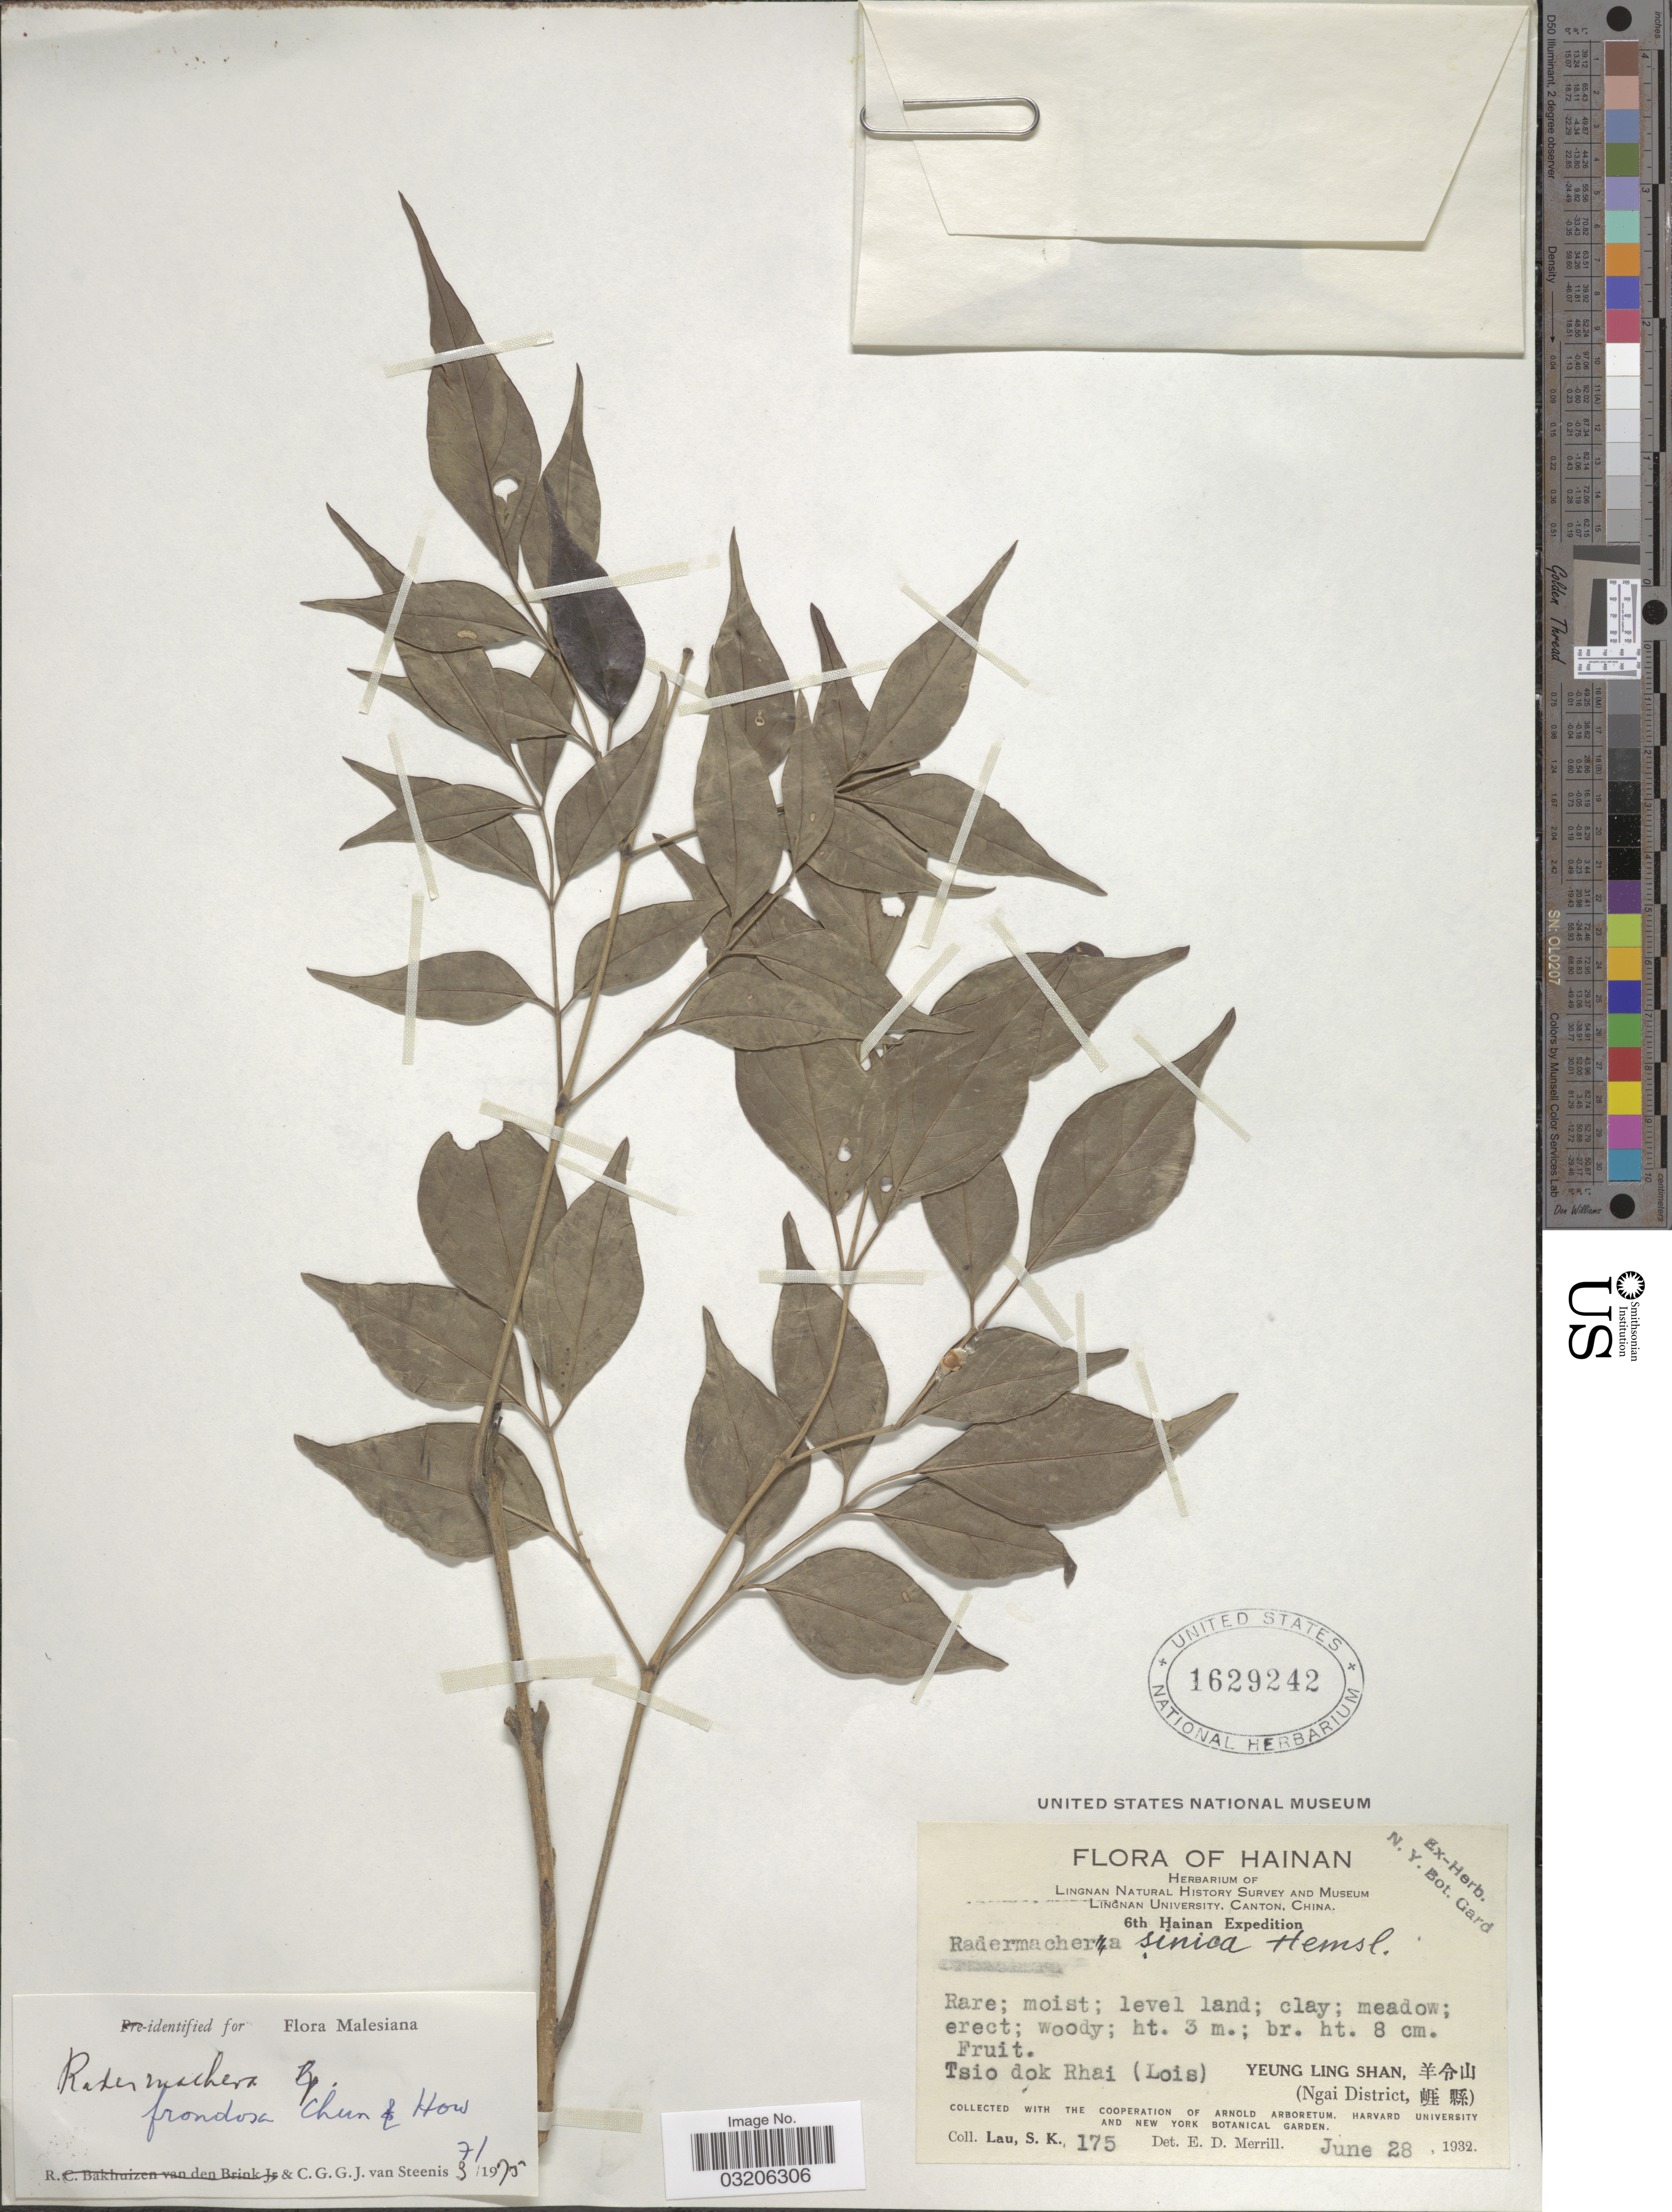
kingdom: Plantae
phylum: Tracheophyta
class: Magnoliopsida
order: Lamiales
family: Bignoniaceae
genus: Radermachera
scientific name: Radermachera frondosa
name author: Chun & F.C. How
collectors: S. K. Lau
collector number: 175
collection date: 1932-06-28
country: China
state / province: Hainan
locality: Tsio dok Rhai (Lois)Yeung Ling Shan. (Ngai District)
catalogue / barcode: US 1629242